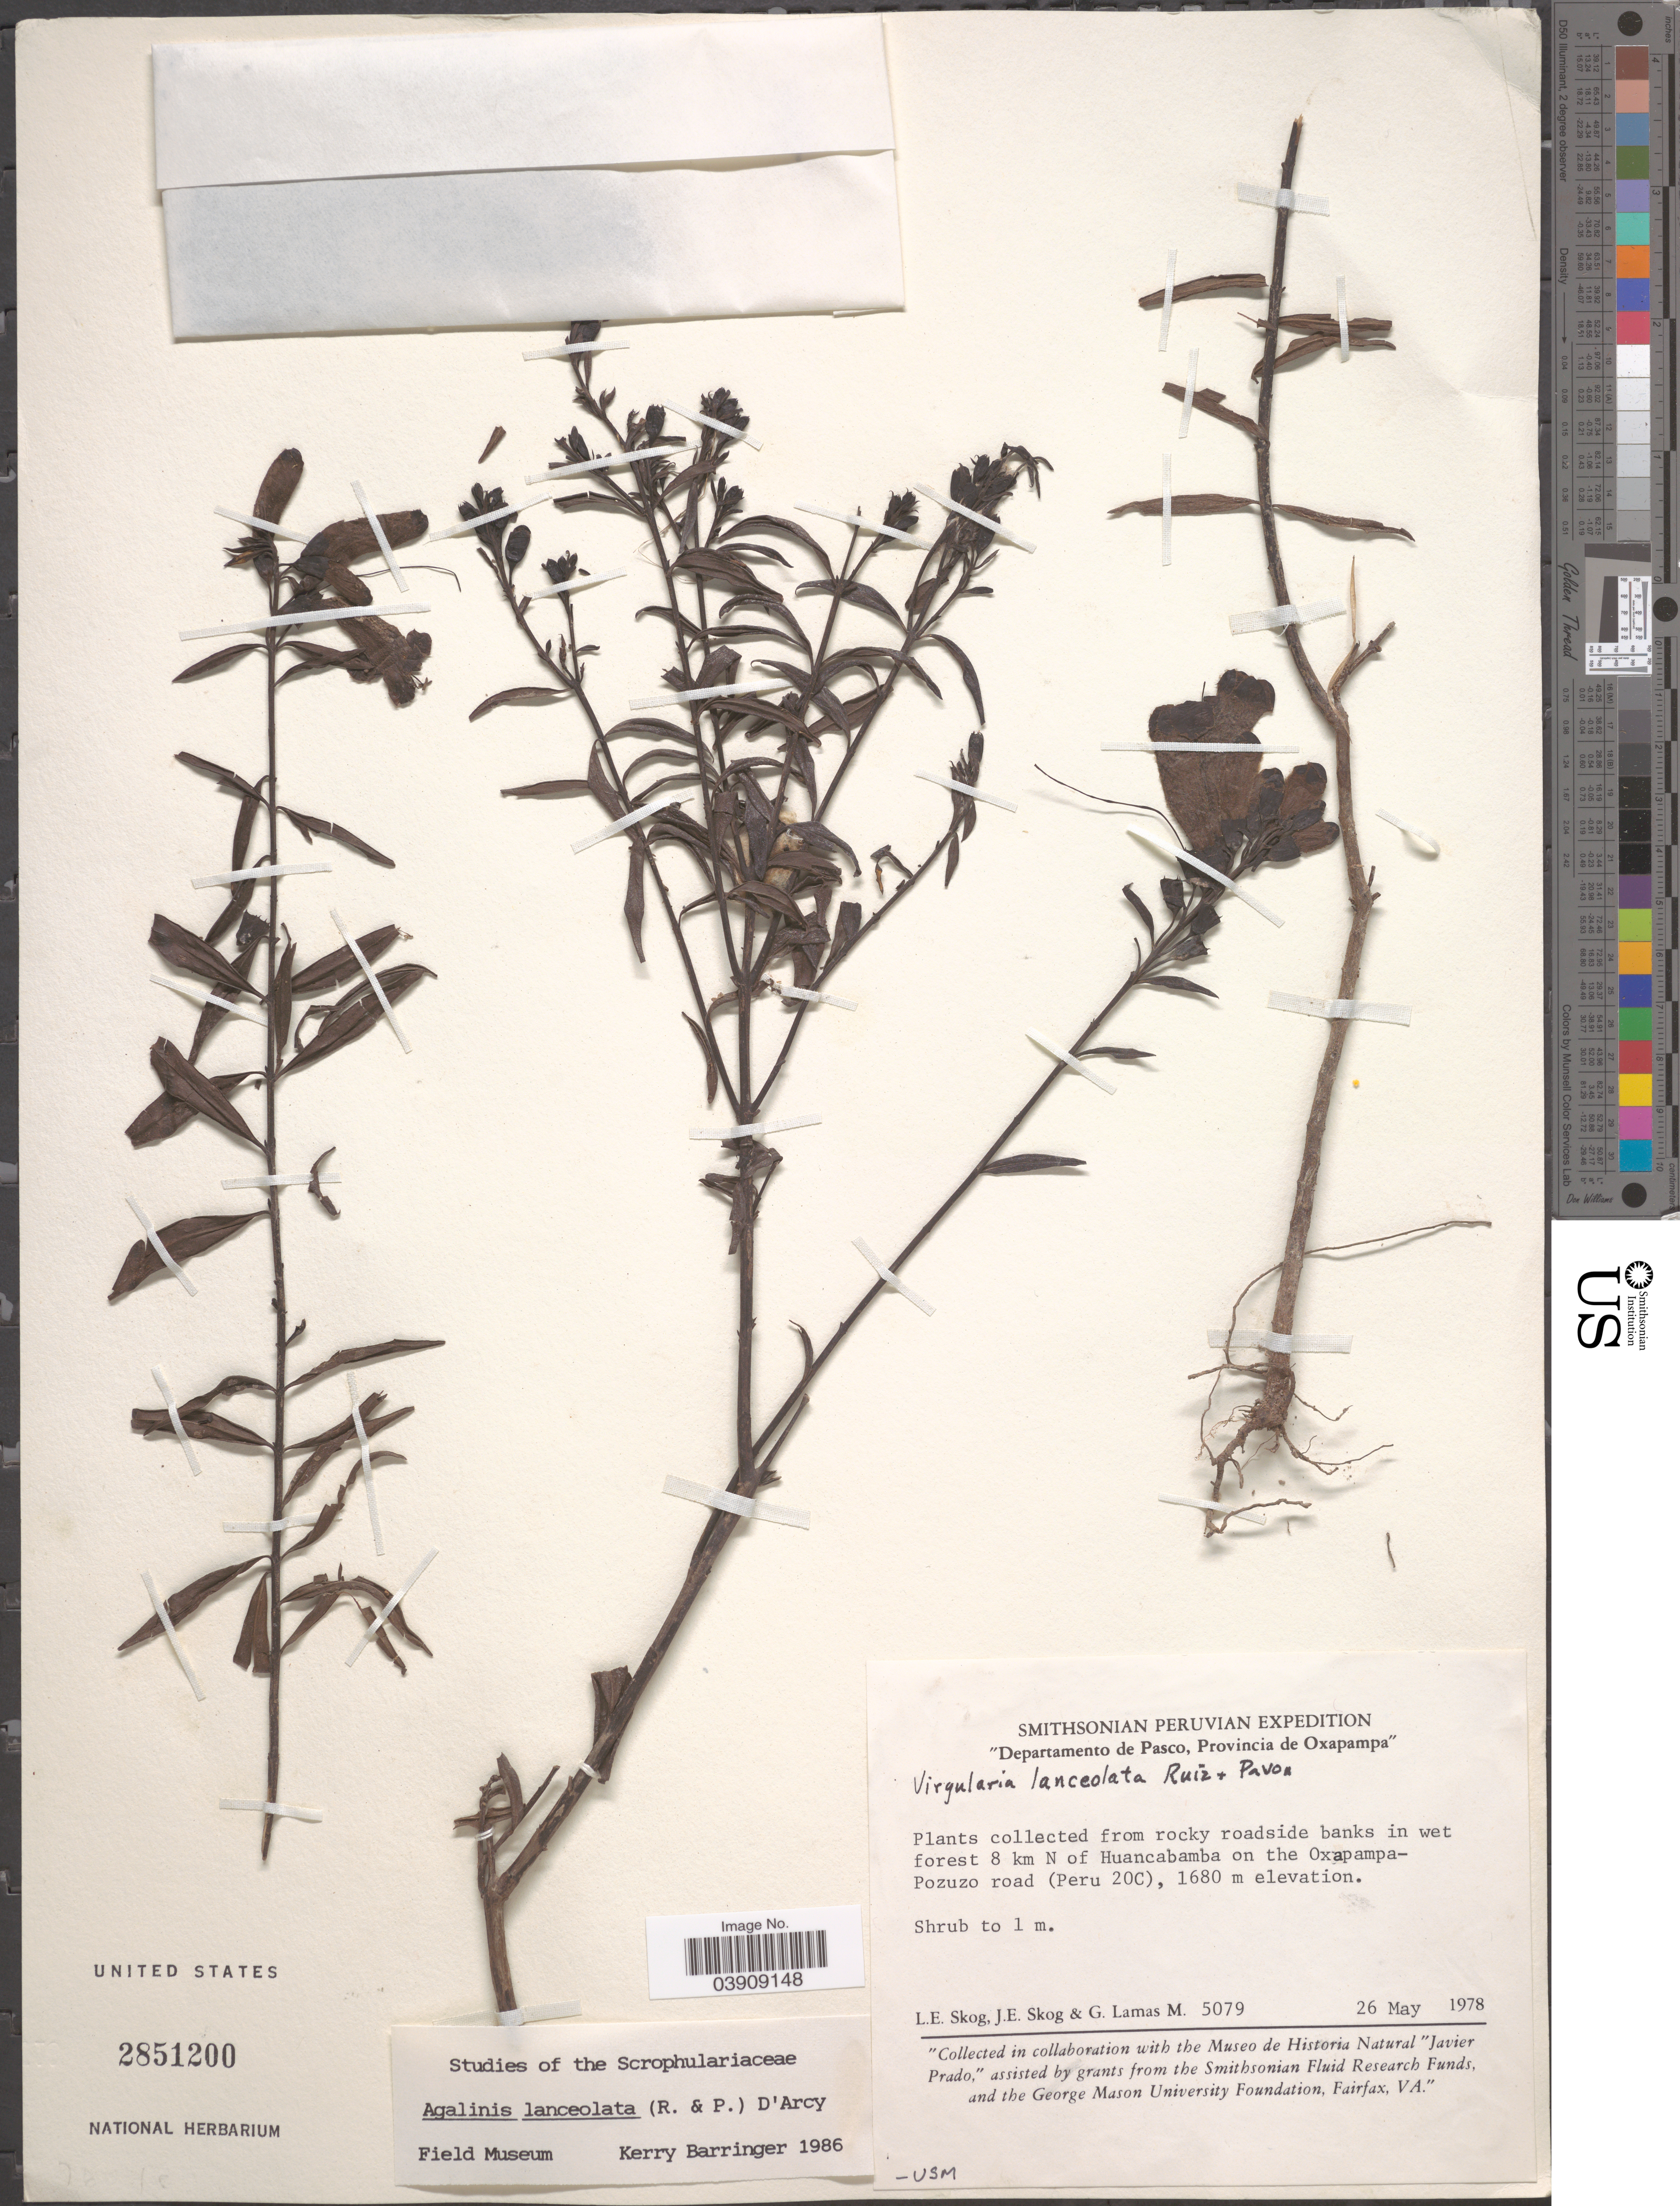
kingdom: Plantae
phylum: Tracheophyta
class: Magnoliopsida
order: Lamiales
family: Orobanchaceae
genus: Agalinis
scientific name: Agalinis lanceolata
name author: (Ruiz & Pav.) D'Arcy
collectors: L. E. Skog, J. E. Skog & G. Lamas M.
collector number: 5079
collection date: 1978-05-26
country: Peru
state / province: Pasco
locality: Departamento de Pasco, Provincia de Oxapampa. 8 km N of Huancabamba on the Oxapampa-Pozuzo road (Peru 20C).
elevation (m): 1680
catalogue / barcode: US 2851200